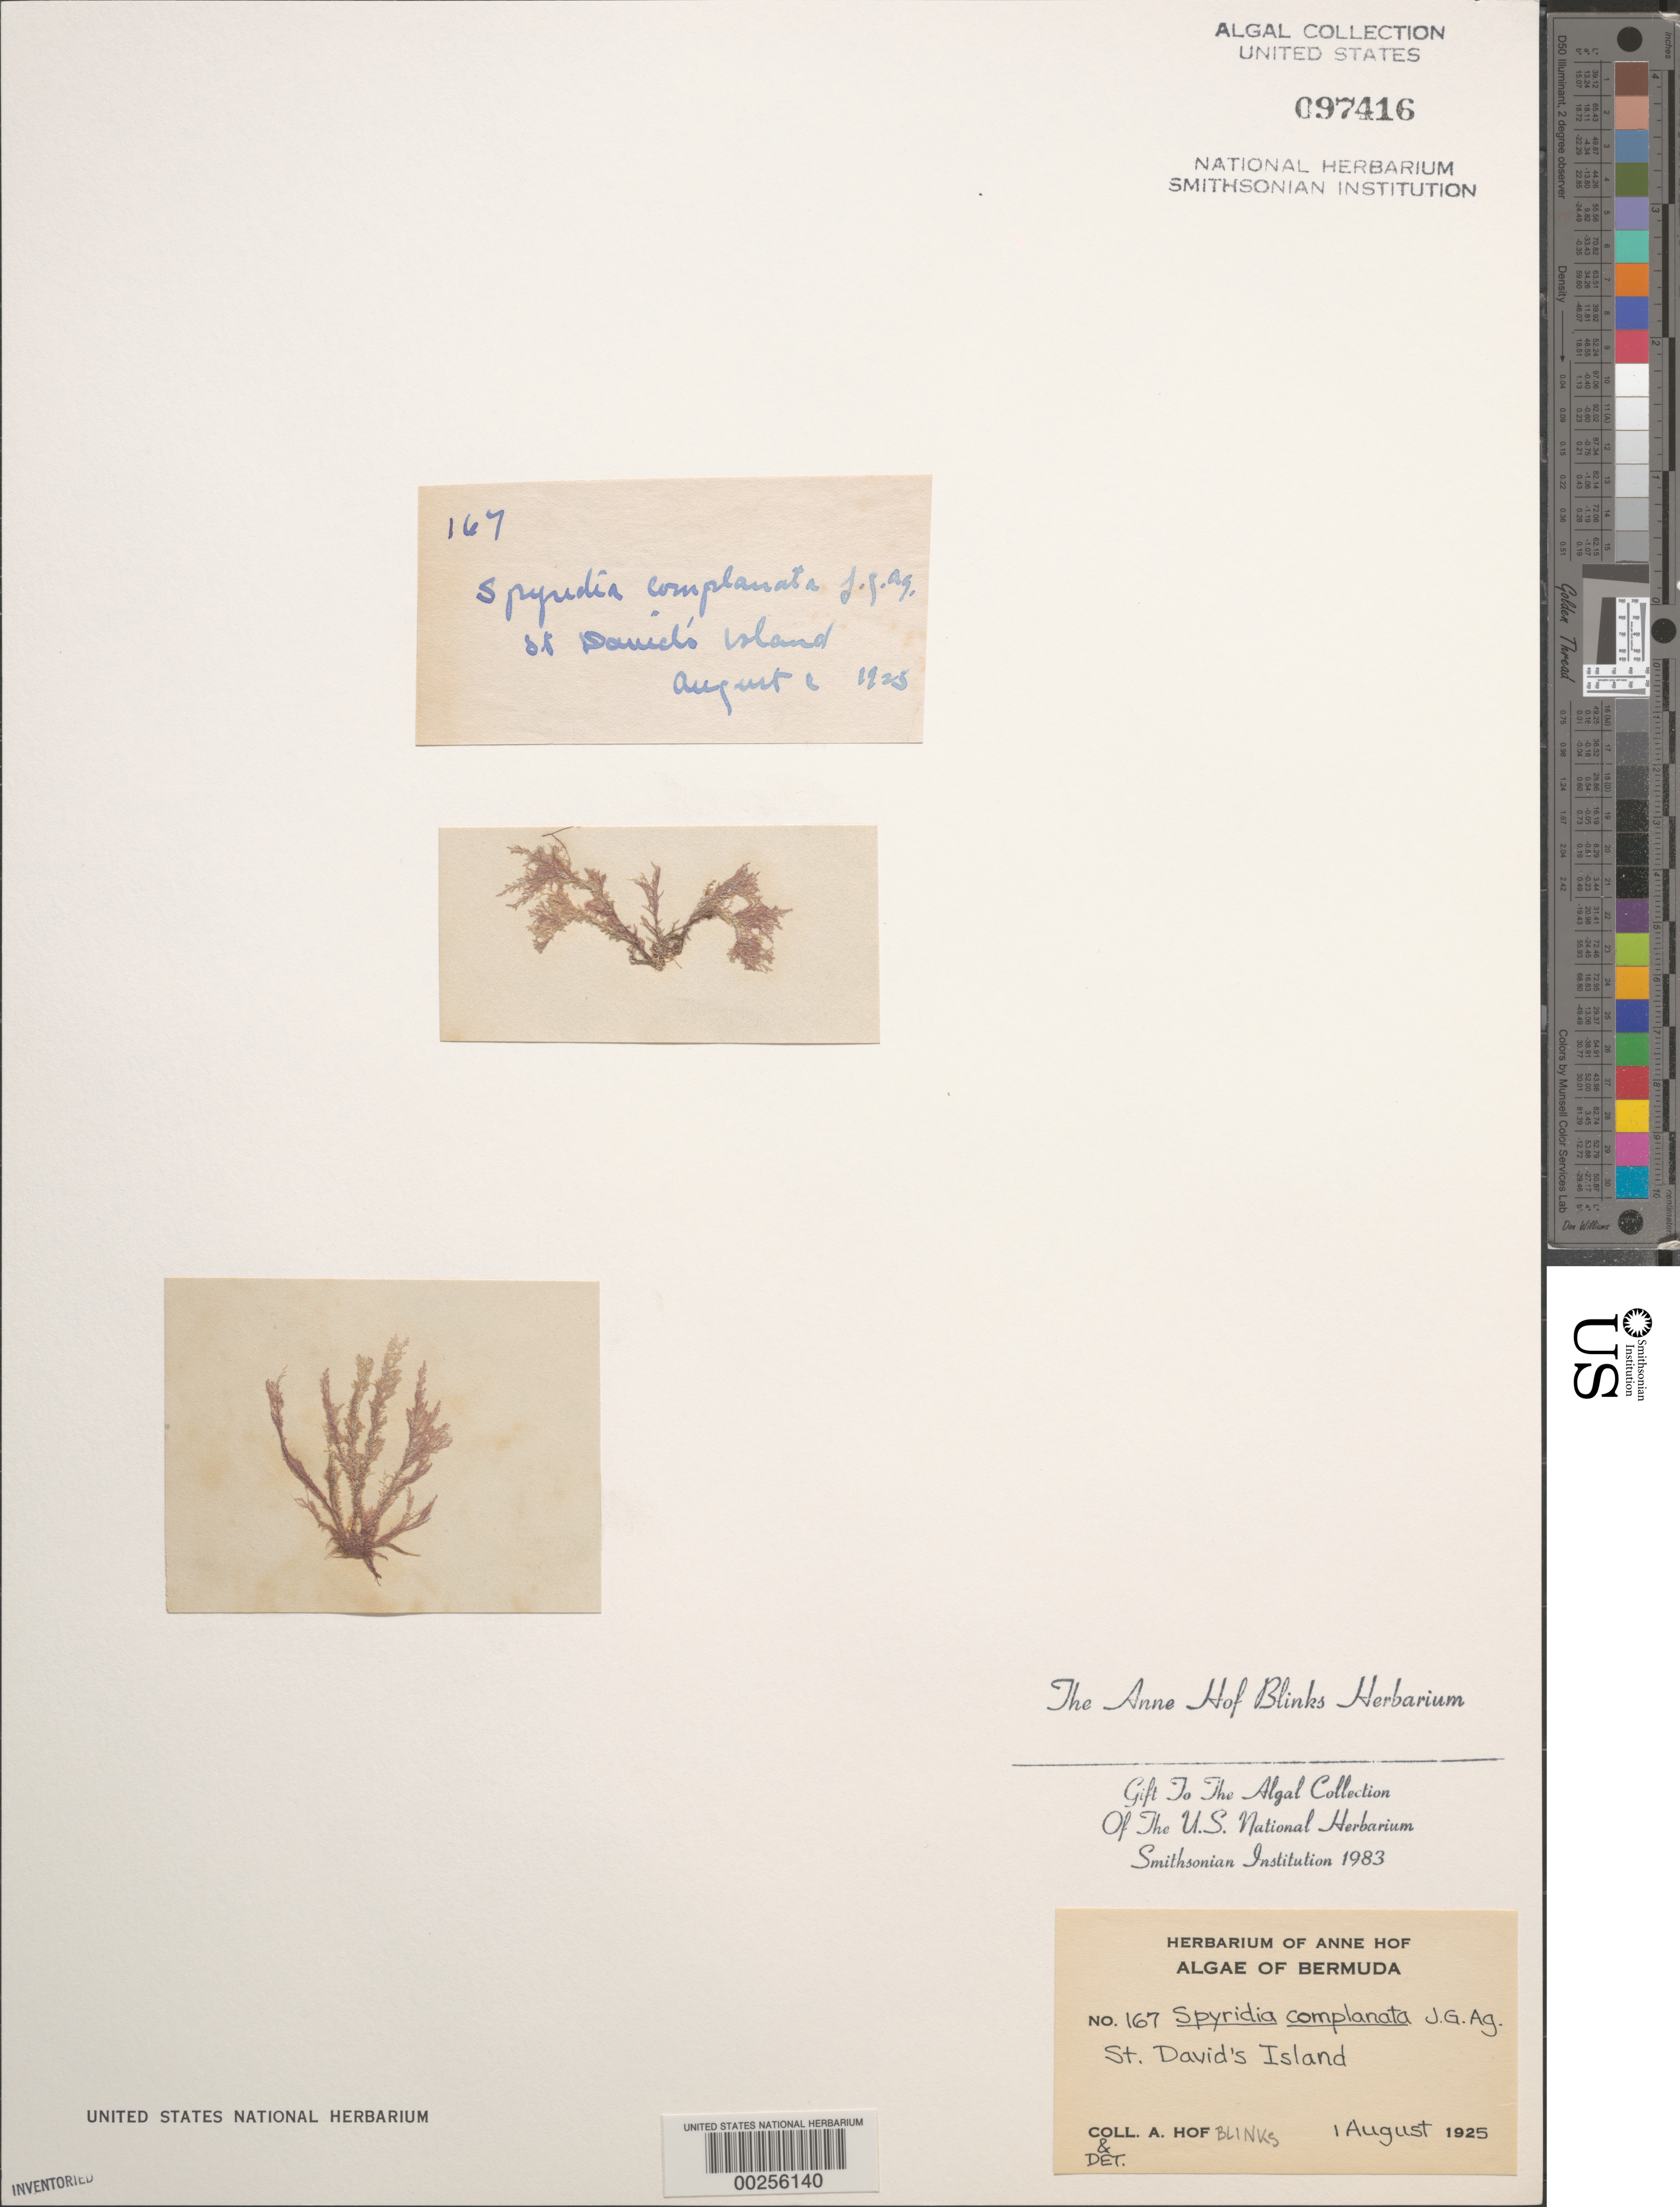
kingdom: Plantae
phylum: Rhodophyta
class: Florideophyceae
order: Ceramiales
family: Spyridiaceae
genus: Spyridia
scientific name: Spyridia aculeata var. complanta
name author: (J. Agardh) Hommersand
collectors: A. Blinks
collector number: AHB 167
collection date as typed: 01 Aug 1925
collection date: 1925-08-01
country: Bermuda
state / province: Saint George's (parish)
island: St. David's Island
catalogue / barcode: US 97416